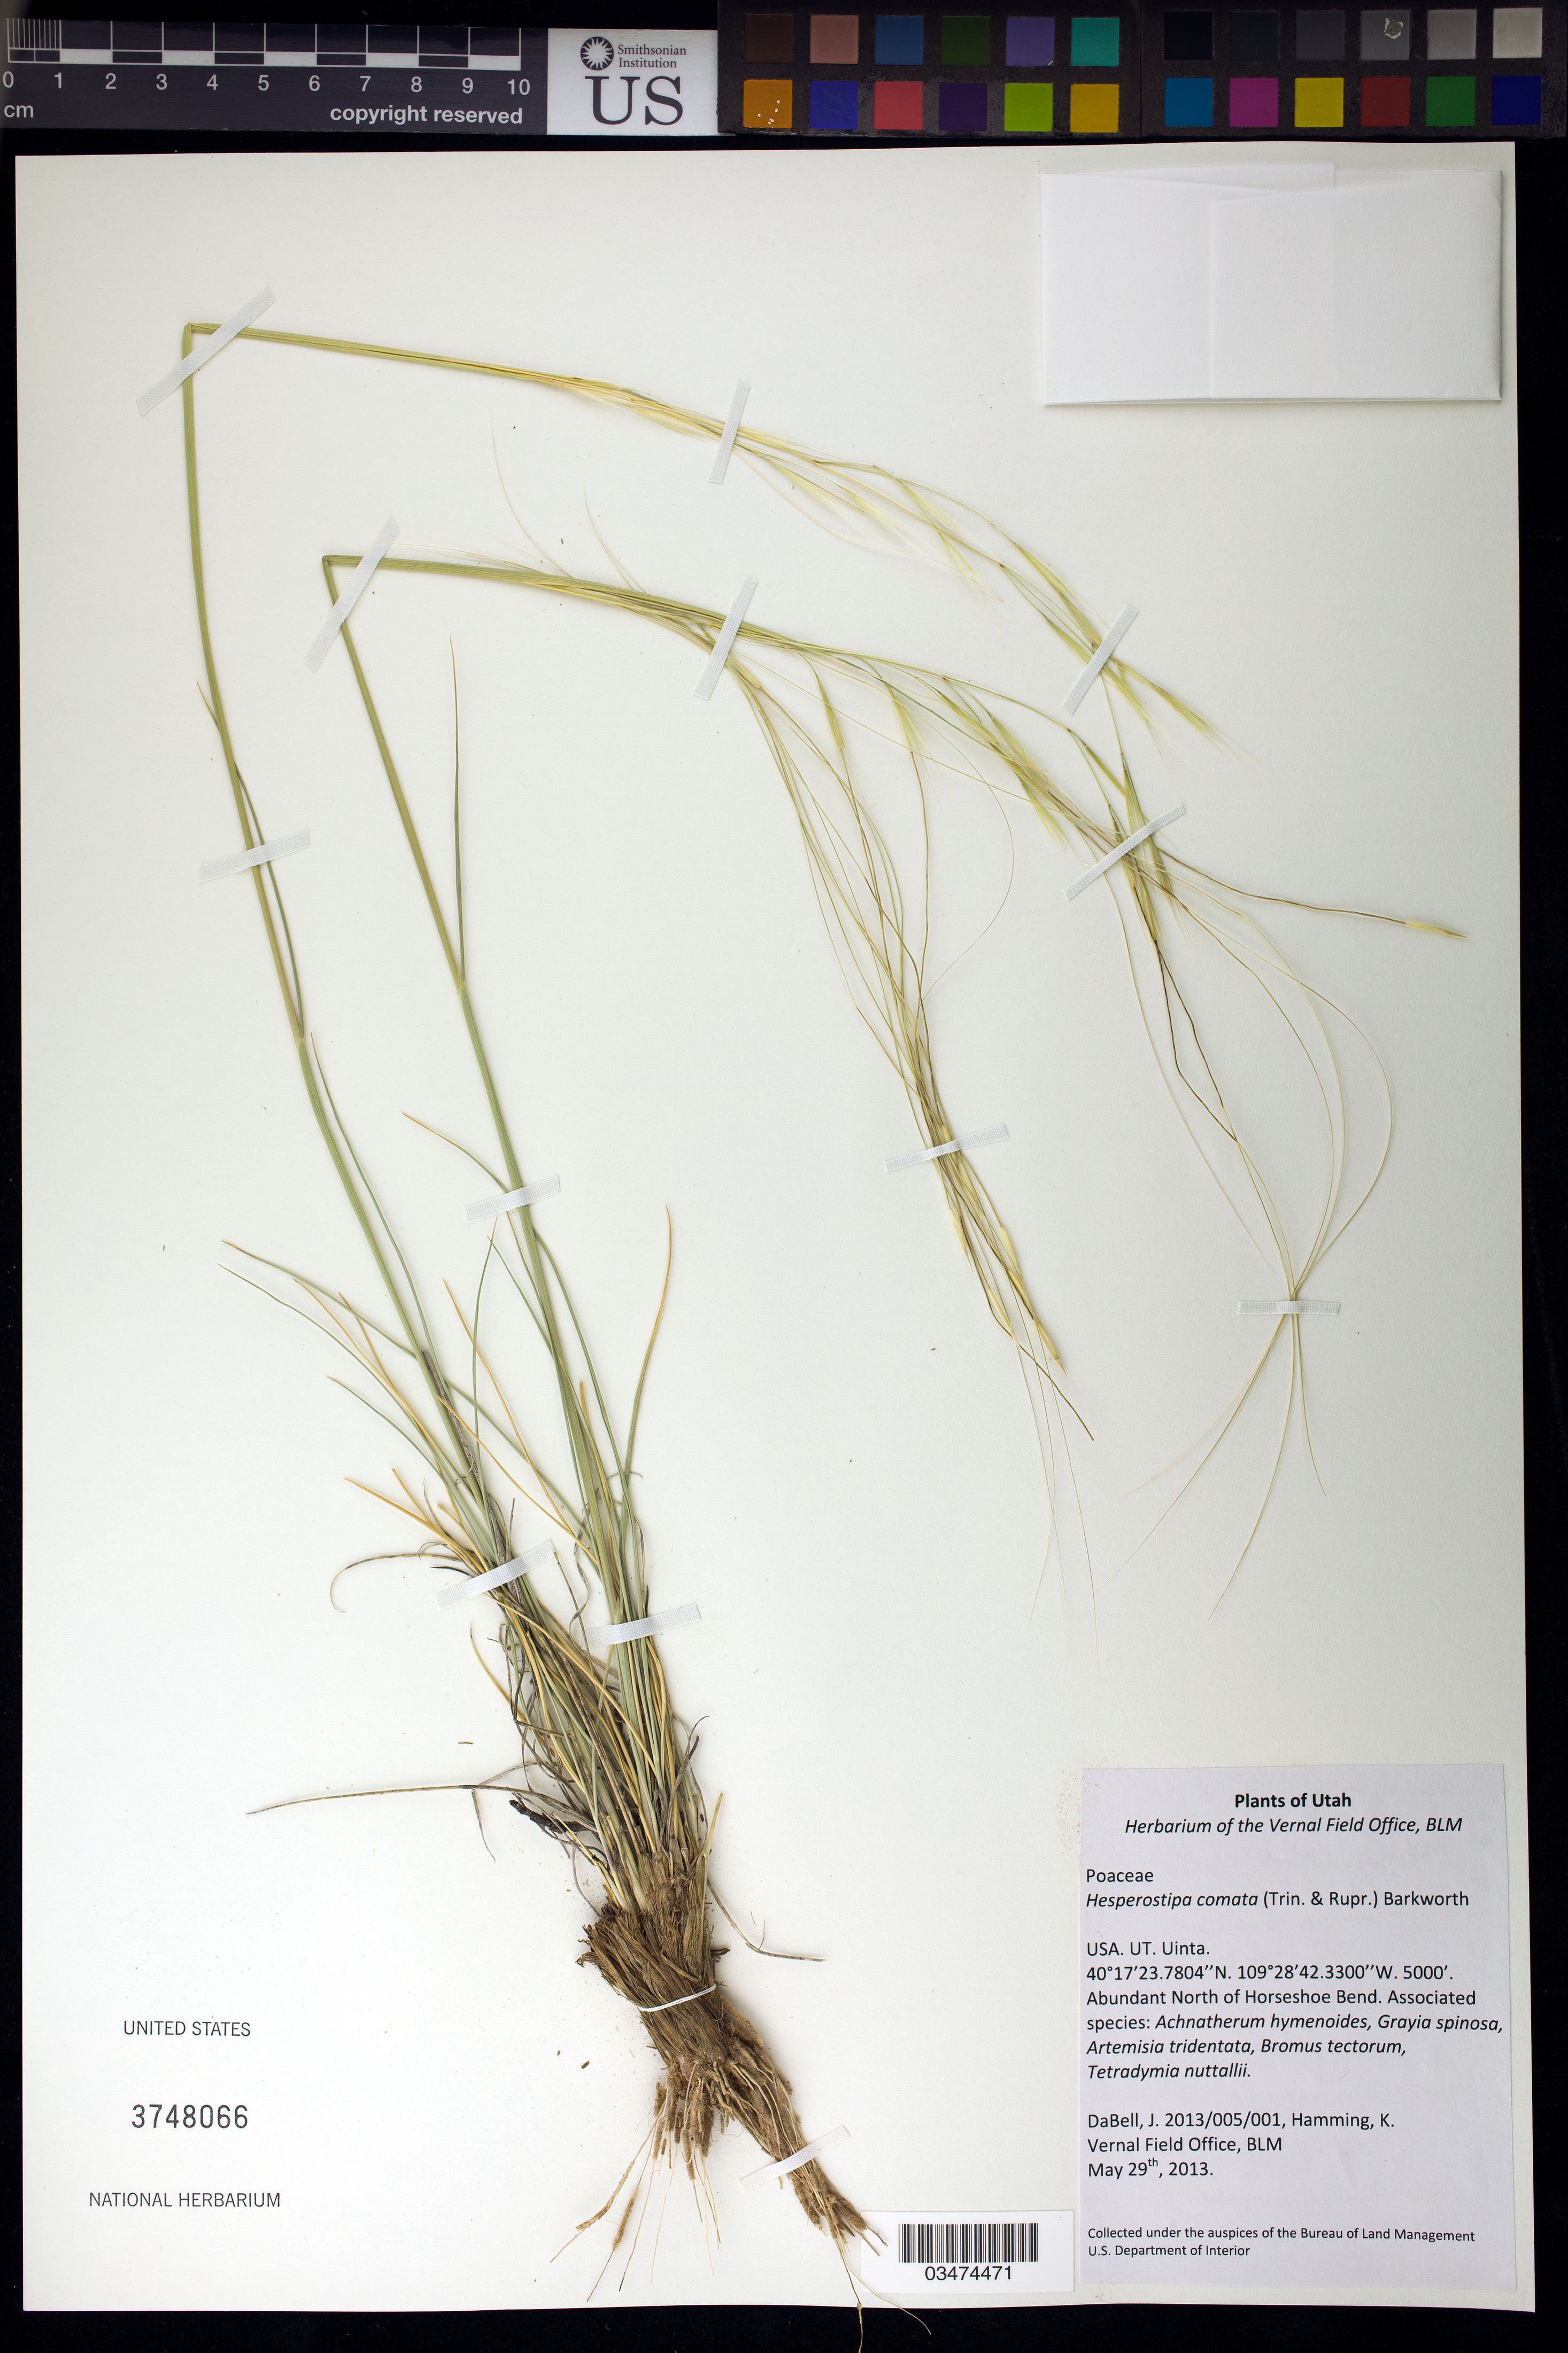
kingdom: Plantae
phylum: Tracheophyta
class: Liliopsida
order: Poales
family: Poaceae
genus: Hesperostipa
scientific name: Hesperostipa comata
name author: (Trin. & Rupr.) Barkworth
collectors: J. DaBell & K. Hamming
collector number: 2013/005/001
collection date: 2013-05-29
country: United States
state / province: Utah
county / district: Uintah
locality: N of Horseshoe Bend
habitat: With Artemisia tridentata, Bromus tectorum, Grayia spinosa, ect.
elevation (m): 1524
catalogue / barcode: US 3748066